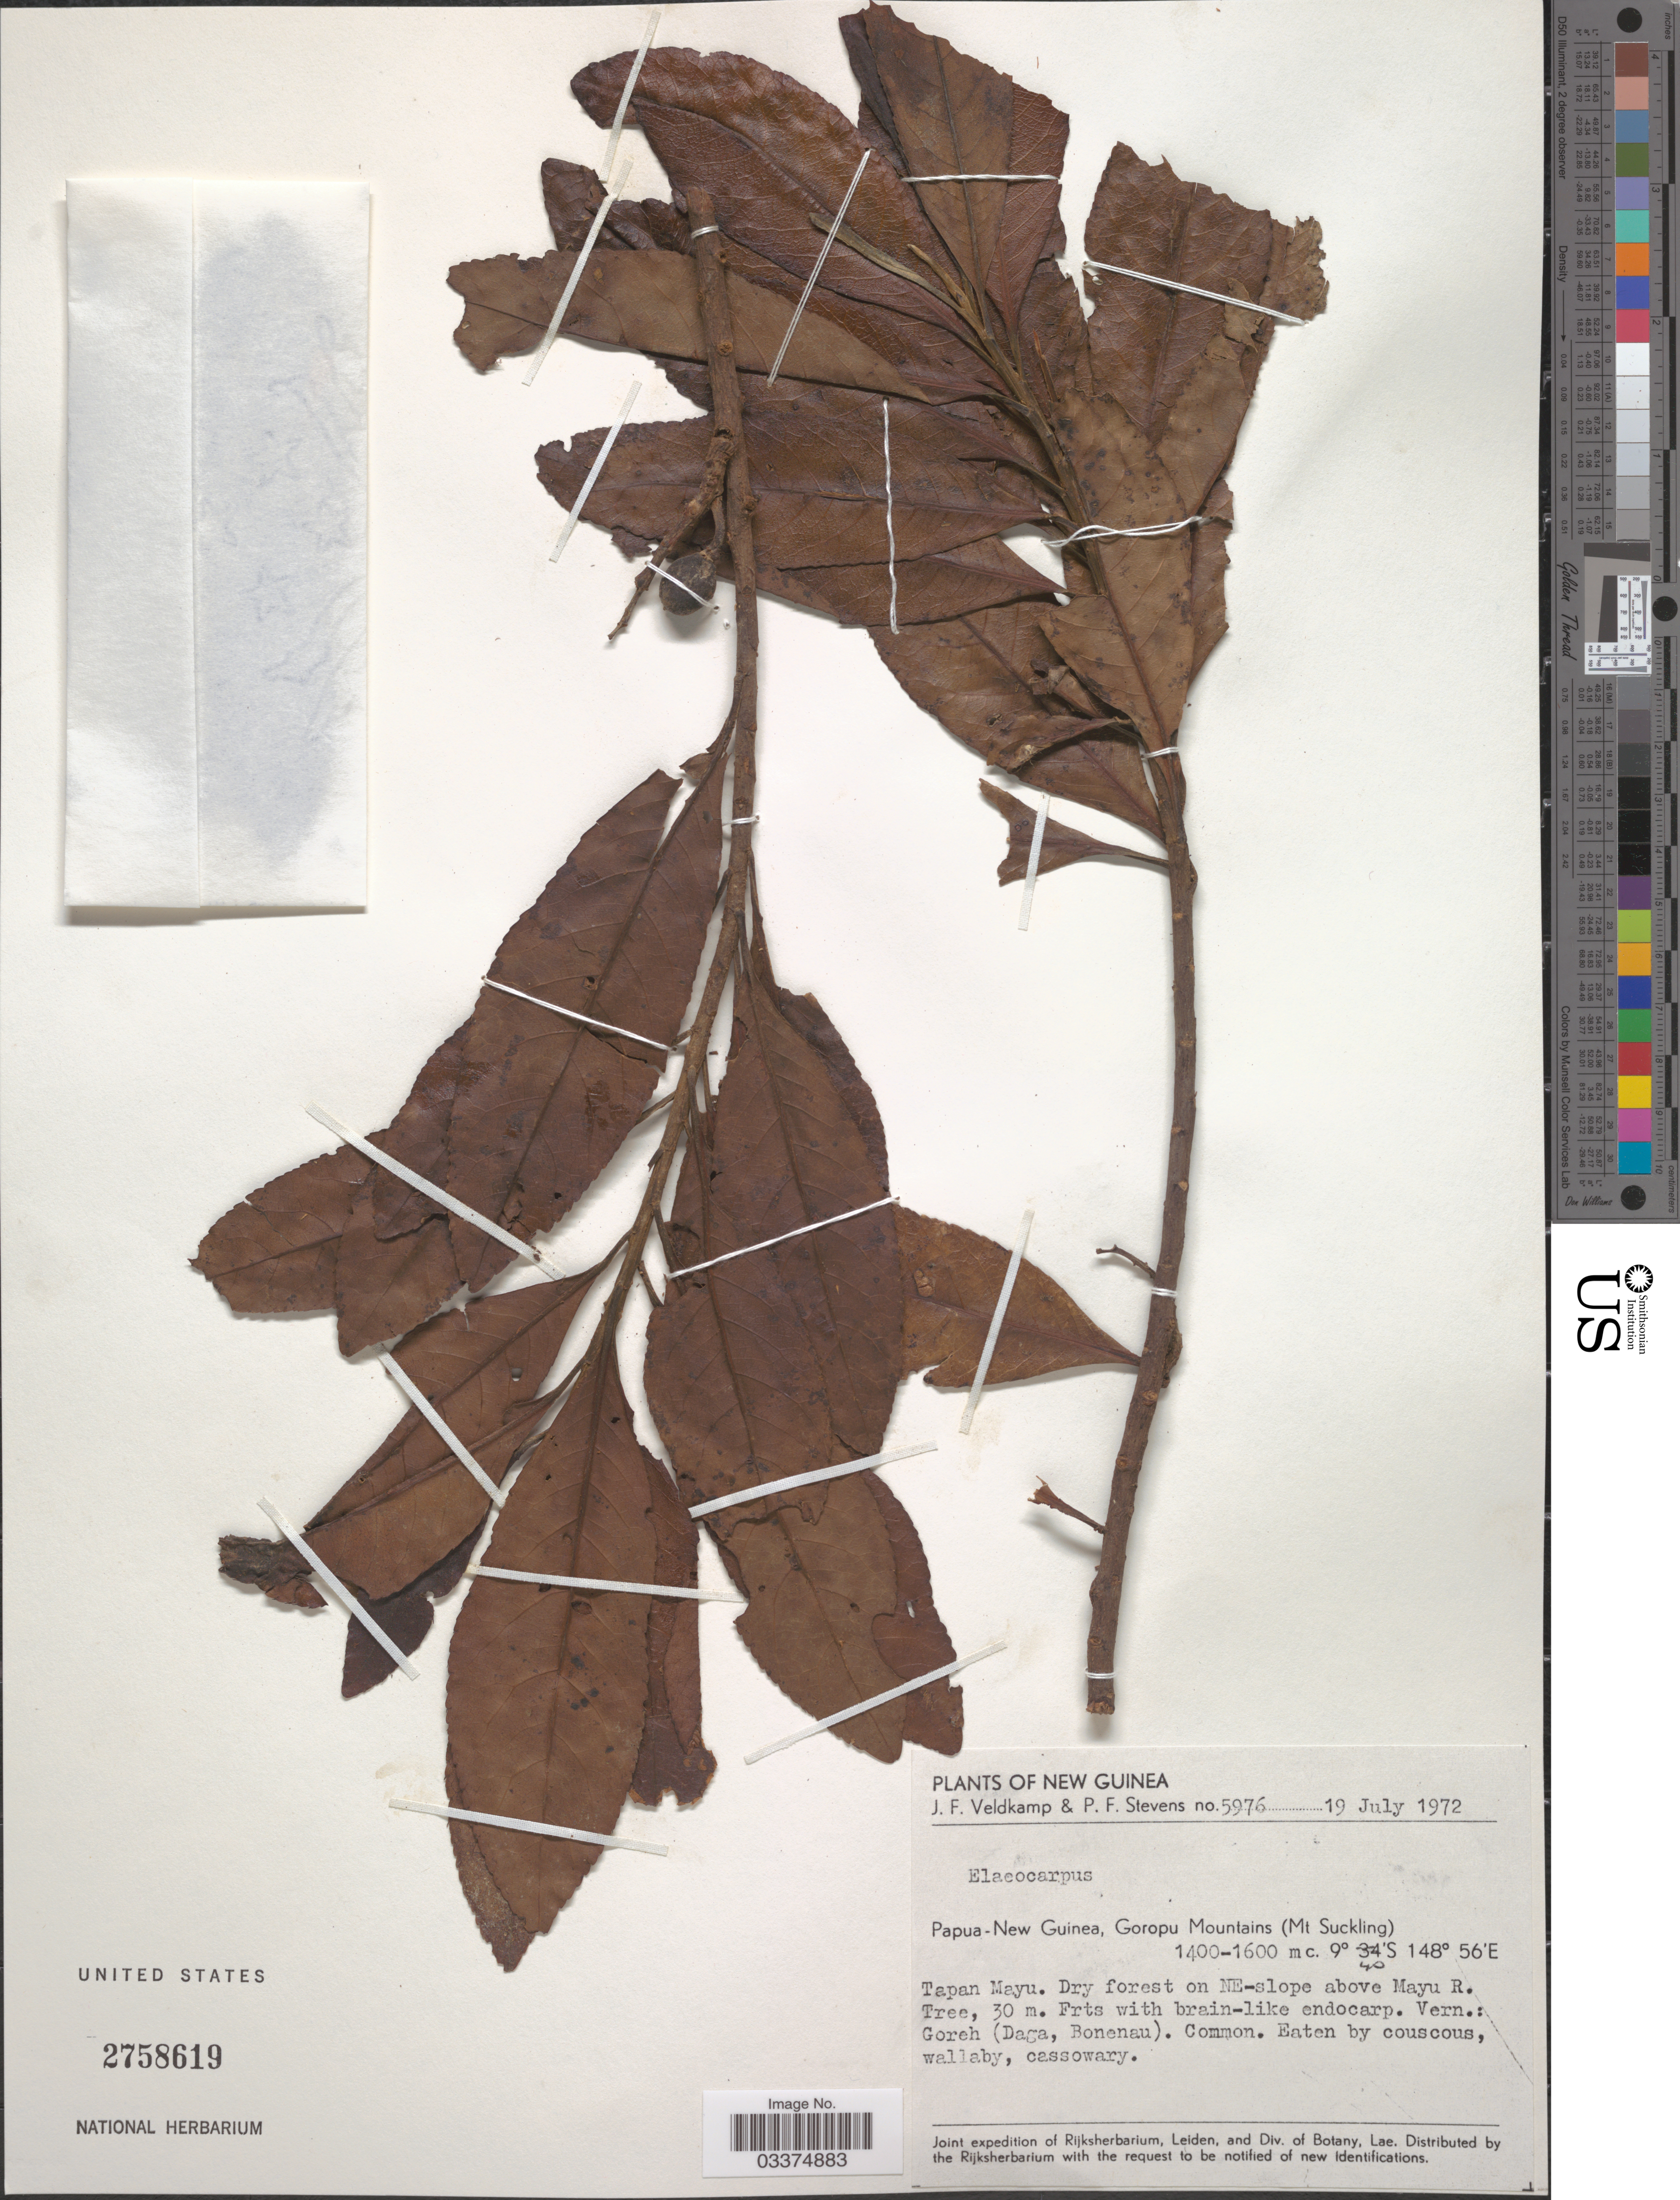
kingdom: Plantae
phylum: Tracheophyta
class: Magnoliopsida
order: Oxalidales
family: Elaeocarpaceae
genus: Elaeocarpus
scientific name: Elaeocarpus sp.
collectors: J. F. Veldkamp & P. F. Stevens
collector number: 5976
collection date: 1972-07-19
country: Papua New Guinea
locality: New Guinea. Papua-New Guinea, Goropu Mountains (Mt. Suckling). Tapan Mayu. Dry forest on NE-slope above Mayu R.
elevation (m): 1400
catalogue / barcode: US 2758619